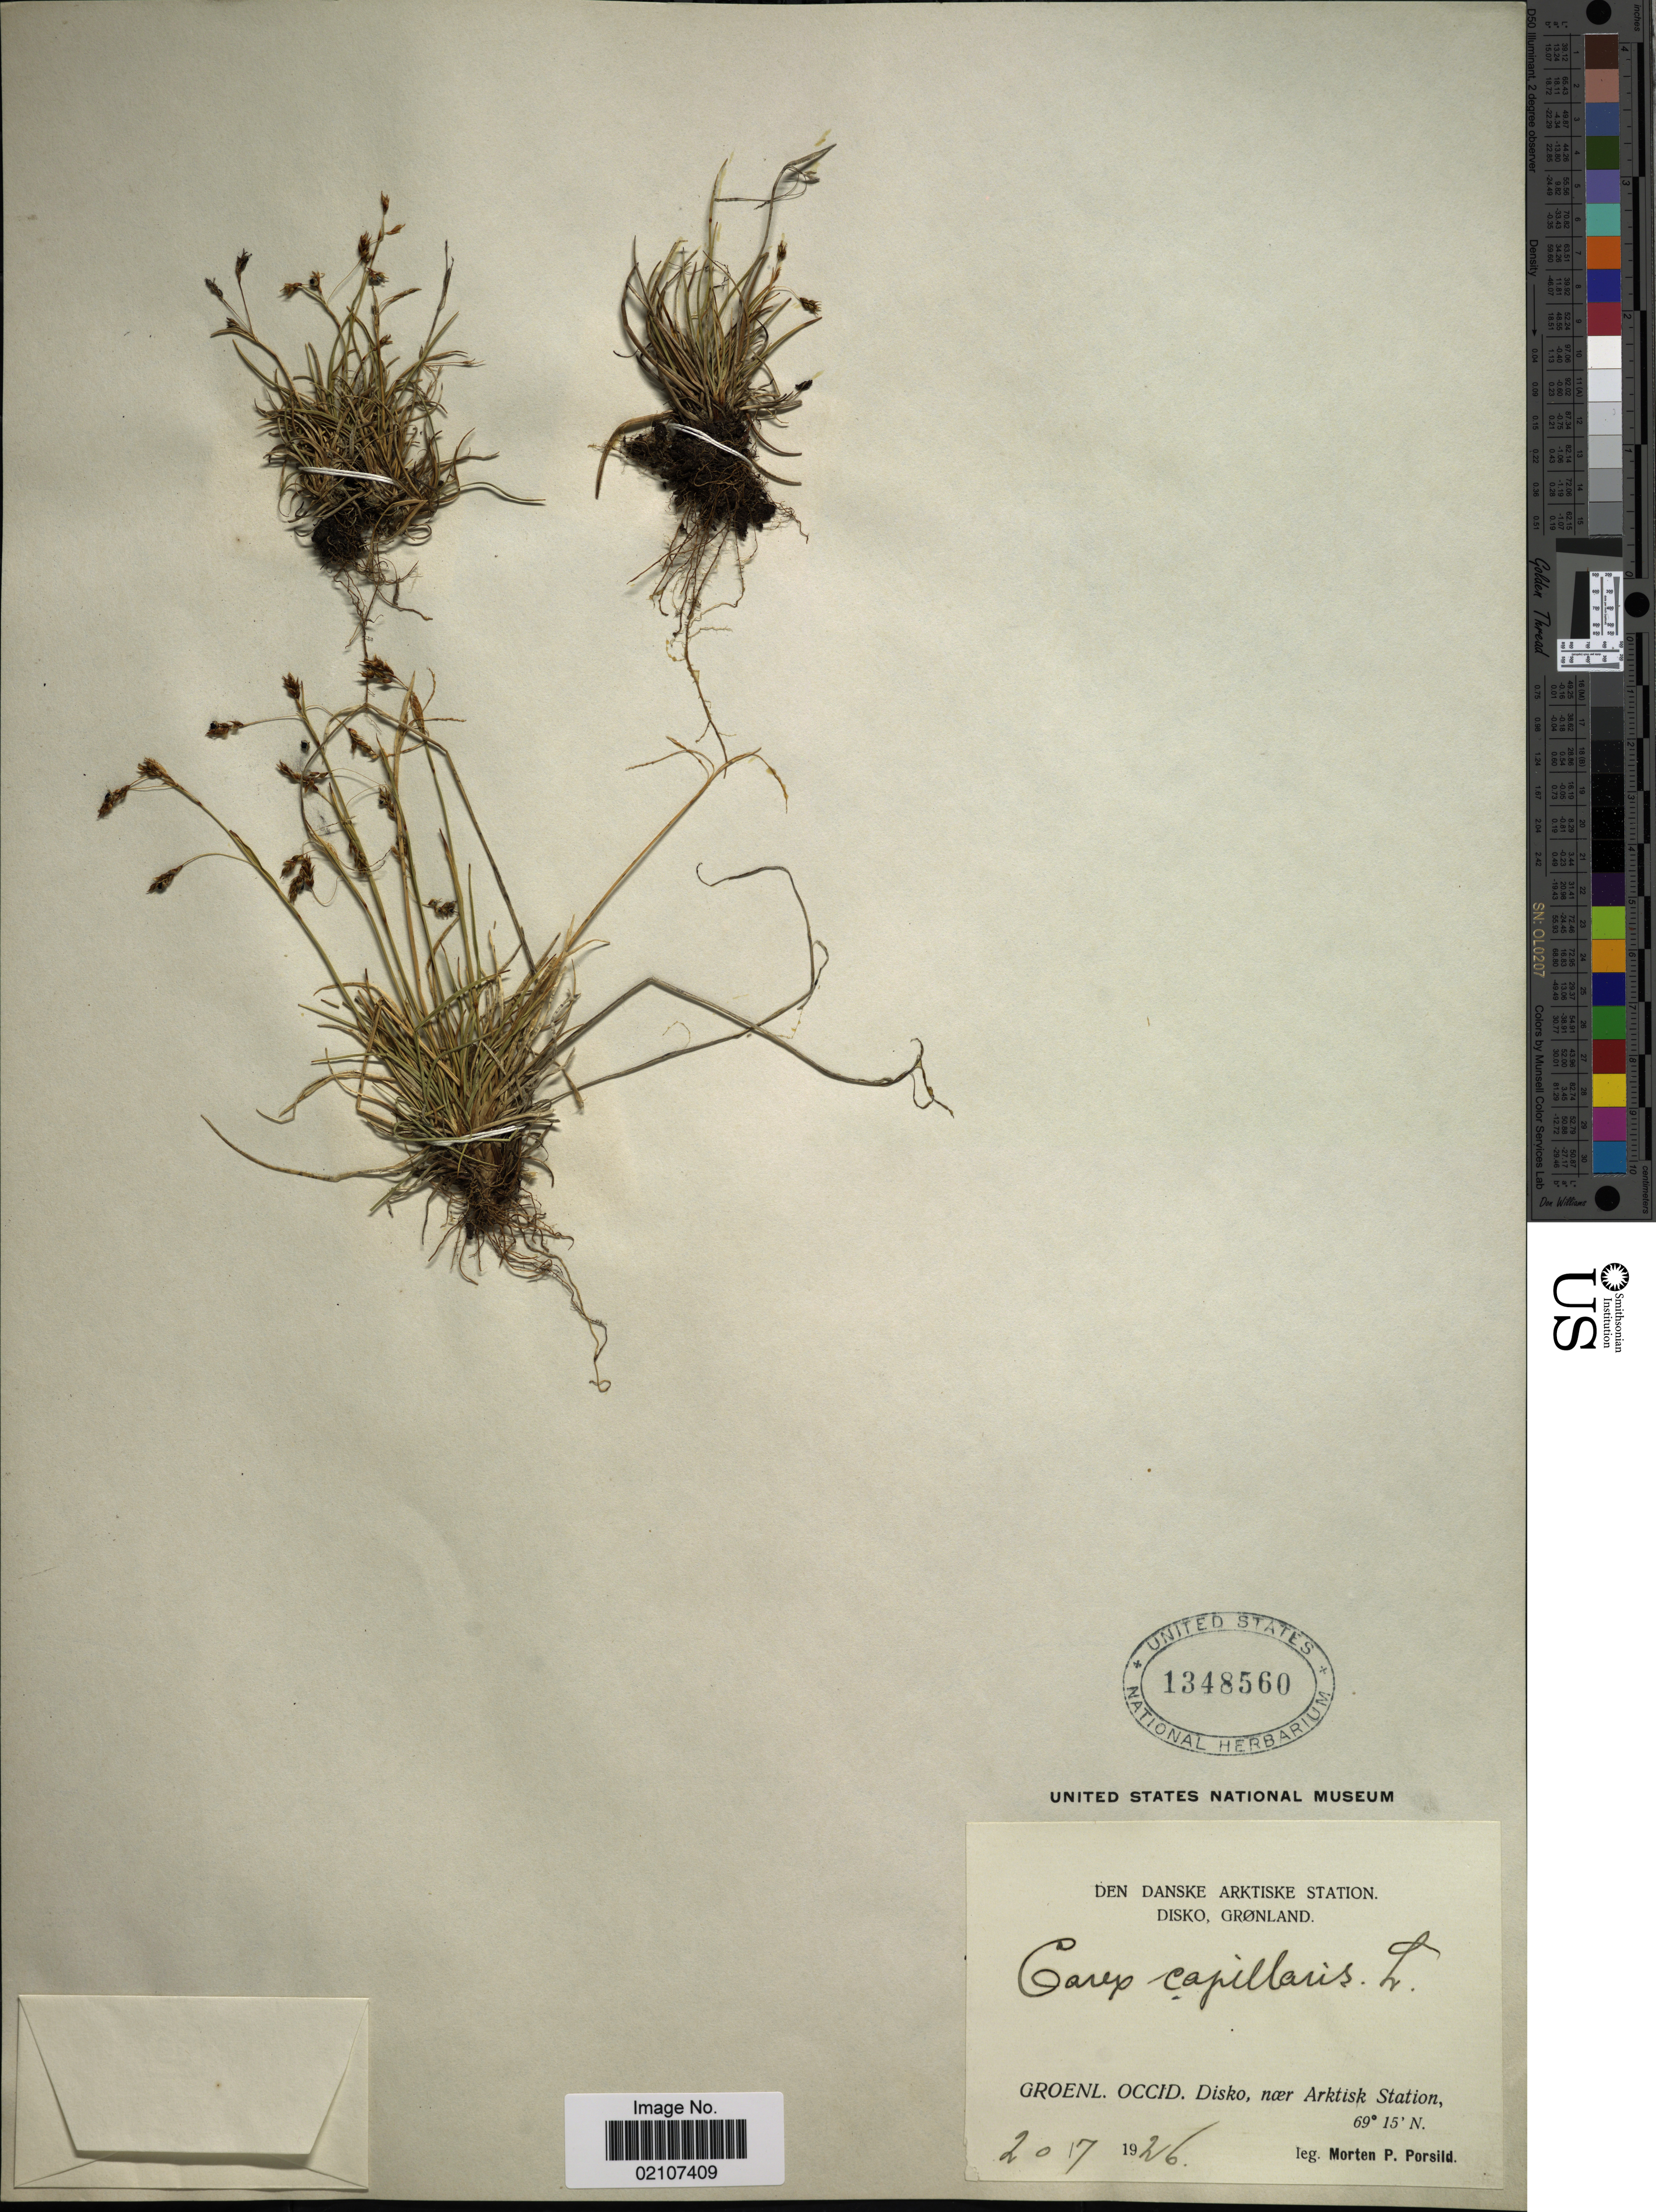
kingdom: Plantae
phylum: Tracheophyta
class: Liliopsida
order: Poales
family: Cyperaceae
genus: Carex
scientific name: Carex capillaris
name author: L.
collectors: M. P. Porsild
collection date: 1926-07-20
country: Greenland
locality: Den Danske Arktiske Station, Disko, Groenl. Occid. Disko, near Arktisk Station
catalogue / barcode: US 1348560